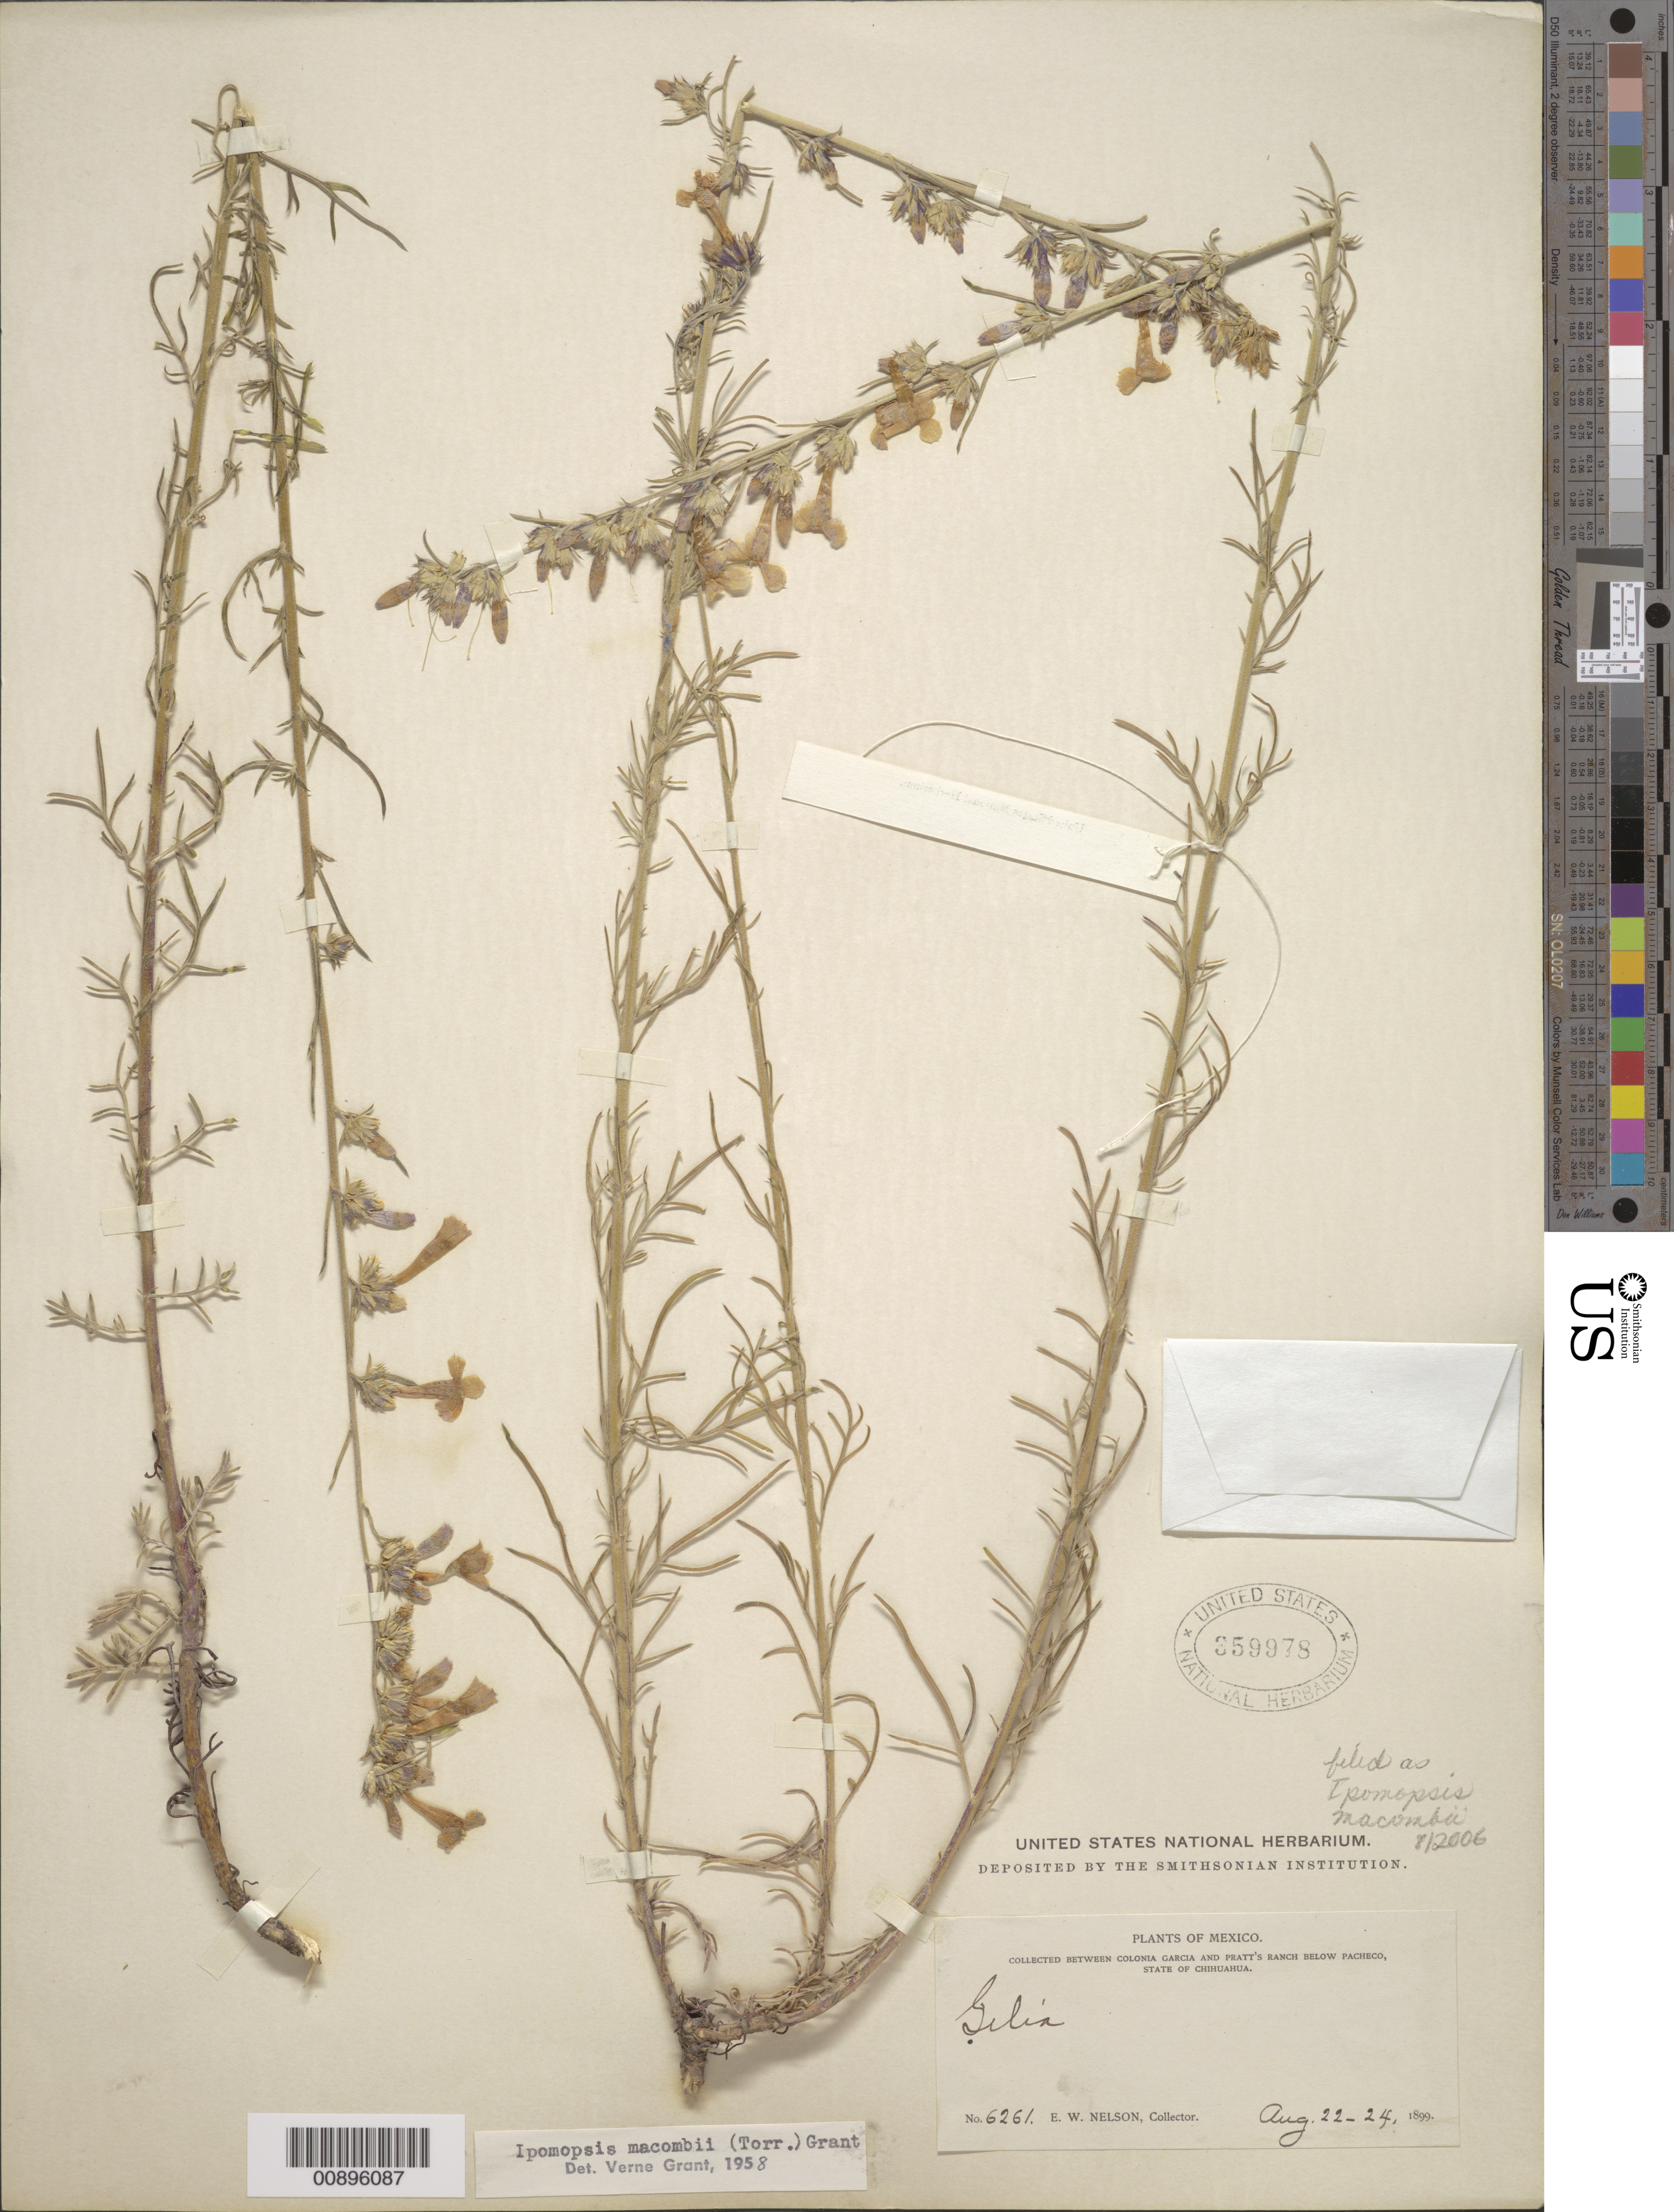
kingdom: Plantae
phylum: Tracheophyta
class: Magnoliopsida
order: Ericales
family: Polemoniaceae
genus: Ipomopsis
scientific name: Ipomopsis macombii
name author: (Torr. ex A. Gray) V.E. Grant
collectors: E. W. Nelson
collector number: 6261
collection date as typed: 22 Aug 1899 to 24 Aug 1899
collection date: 1899-08-22/1899-08-24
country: Mexico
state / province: Chihuahua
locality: Between Colonia García and Pratt's Ranch below Pacheco, Chihuahua.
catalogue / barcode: US 359978